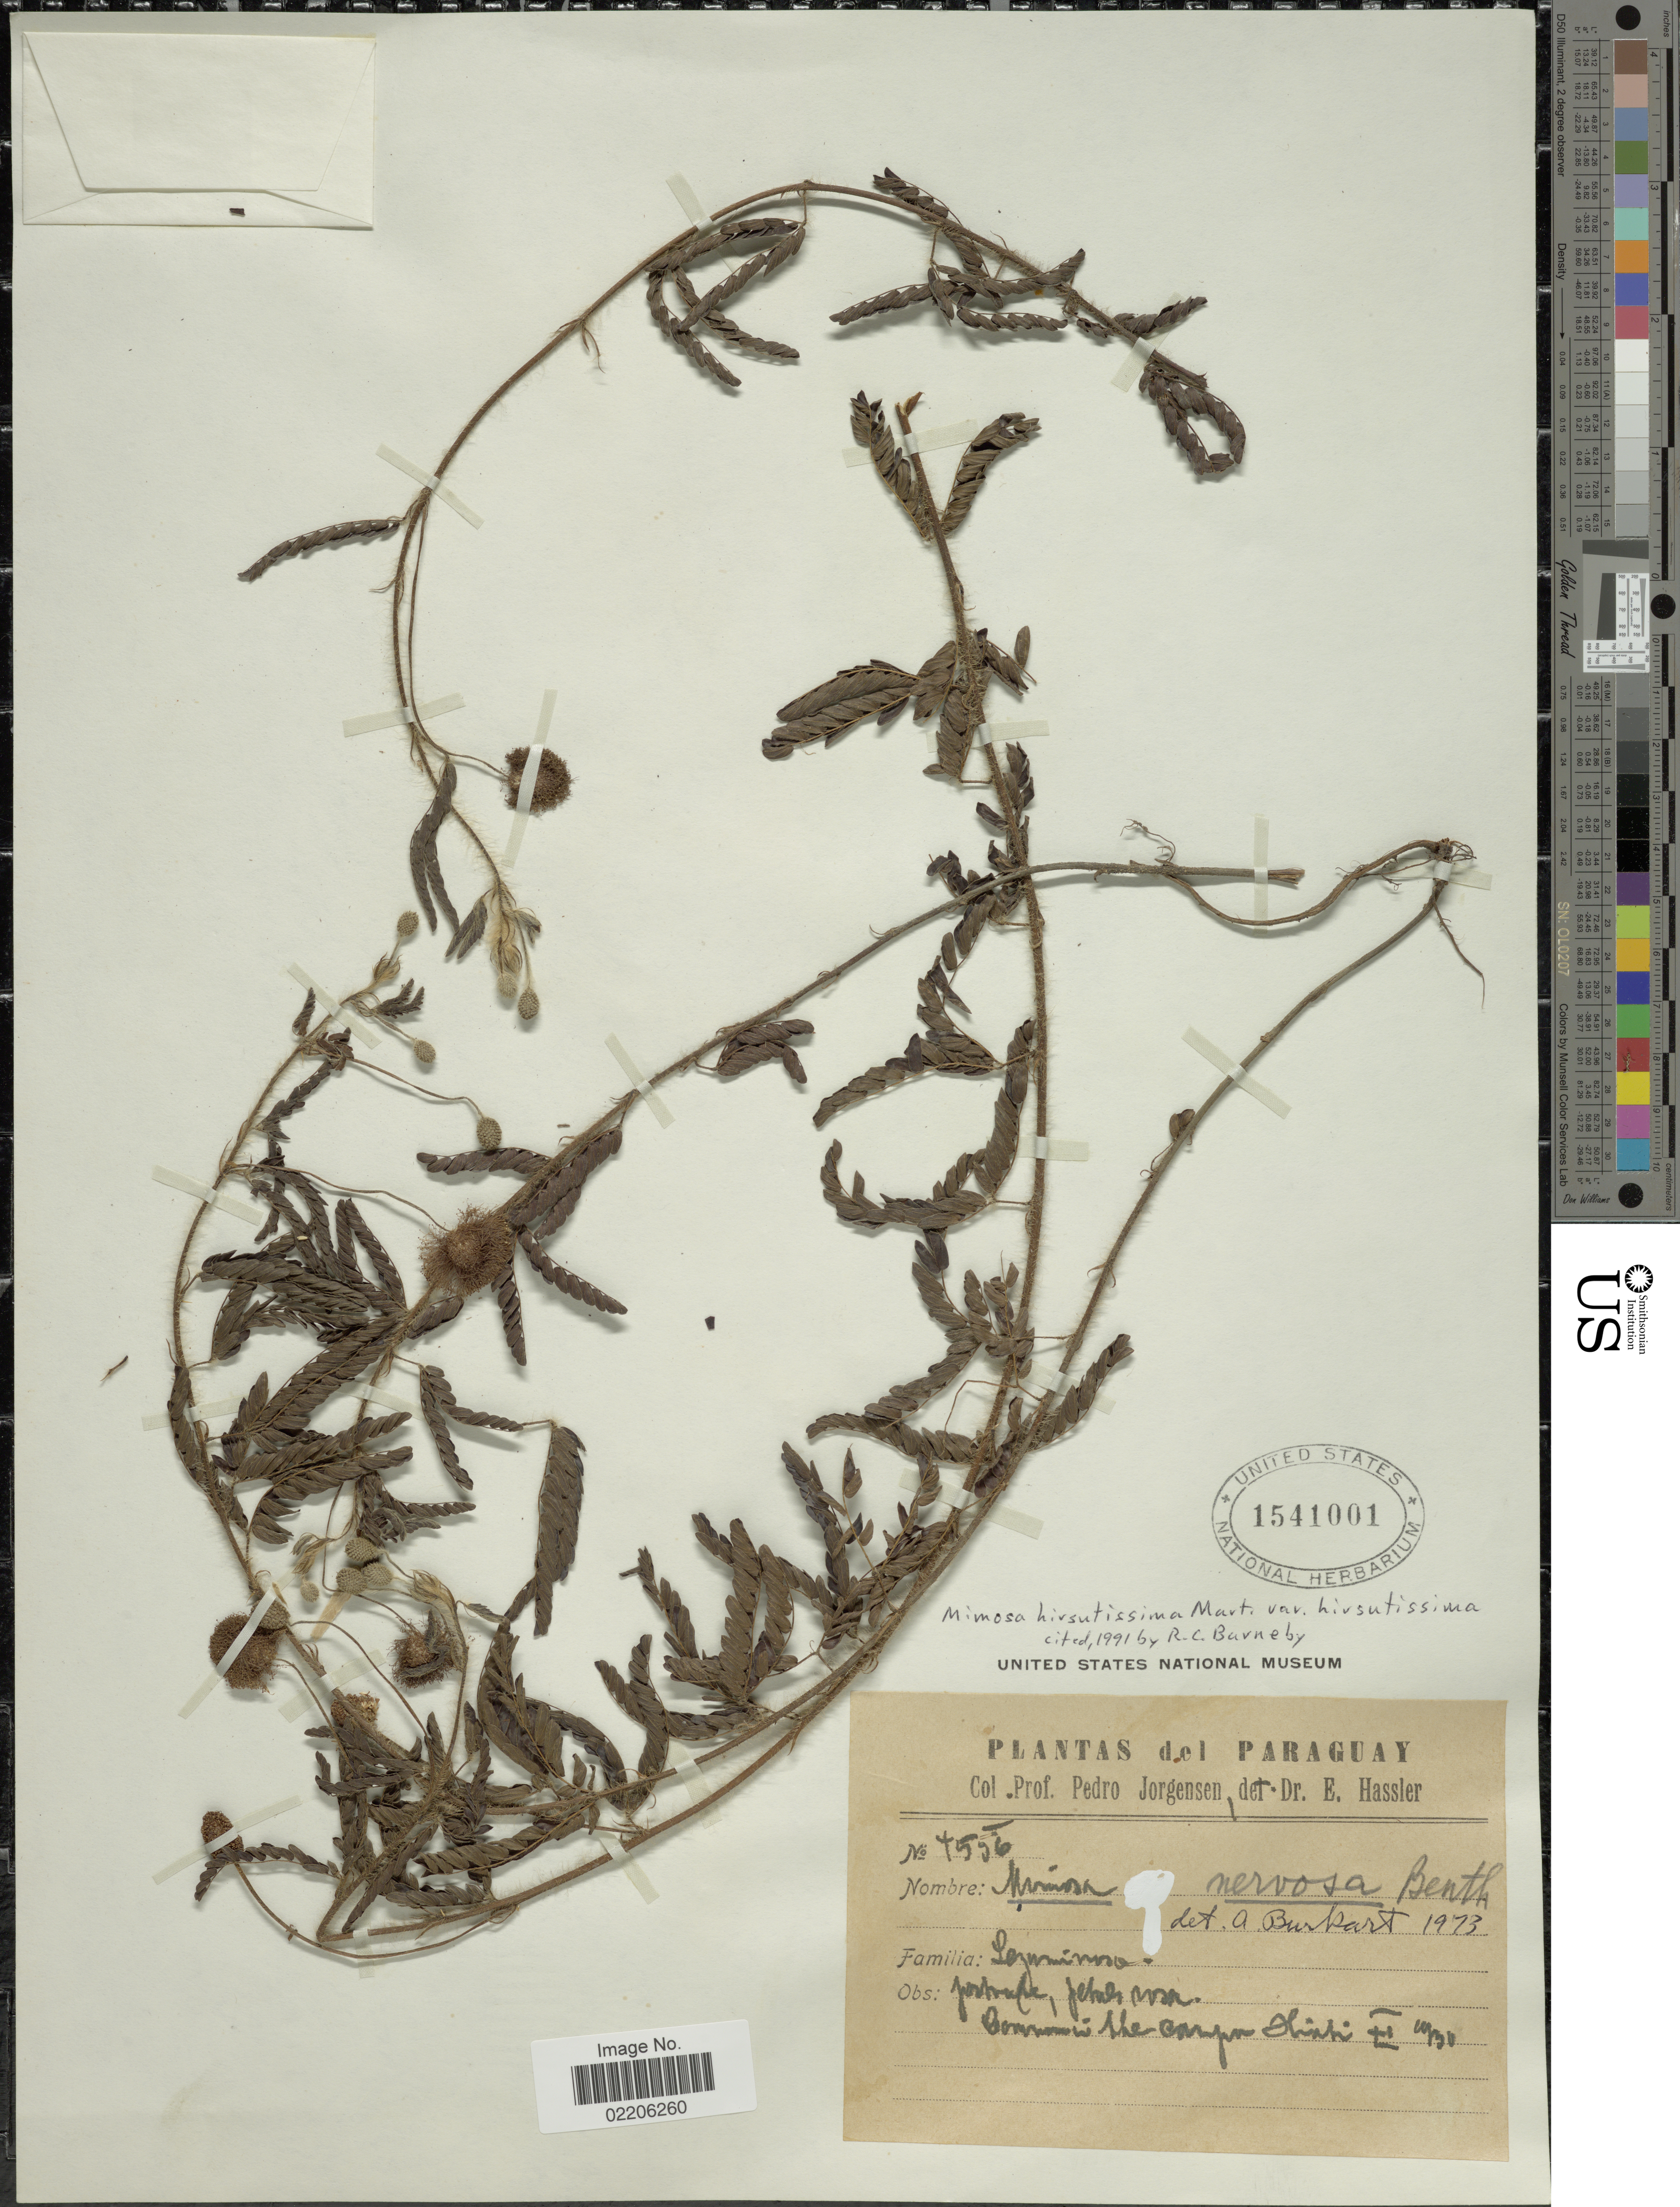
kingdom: Plantae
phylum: Tracheophyta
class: Magnoliopsida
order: Fabales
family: Fabaceae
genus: Mimosa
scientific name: Mimosa hirsutissima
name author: C. Mart.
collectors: P. Jörgensen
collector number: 7556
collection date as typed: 1930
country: Paraguay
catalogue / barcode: US 1541001